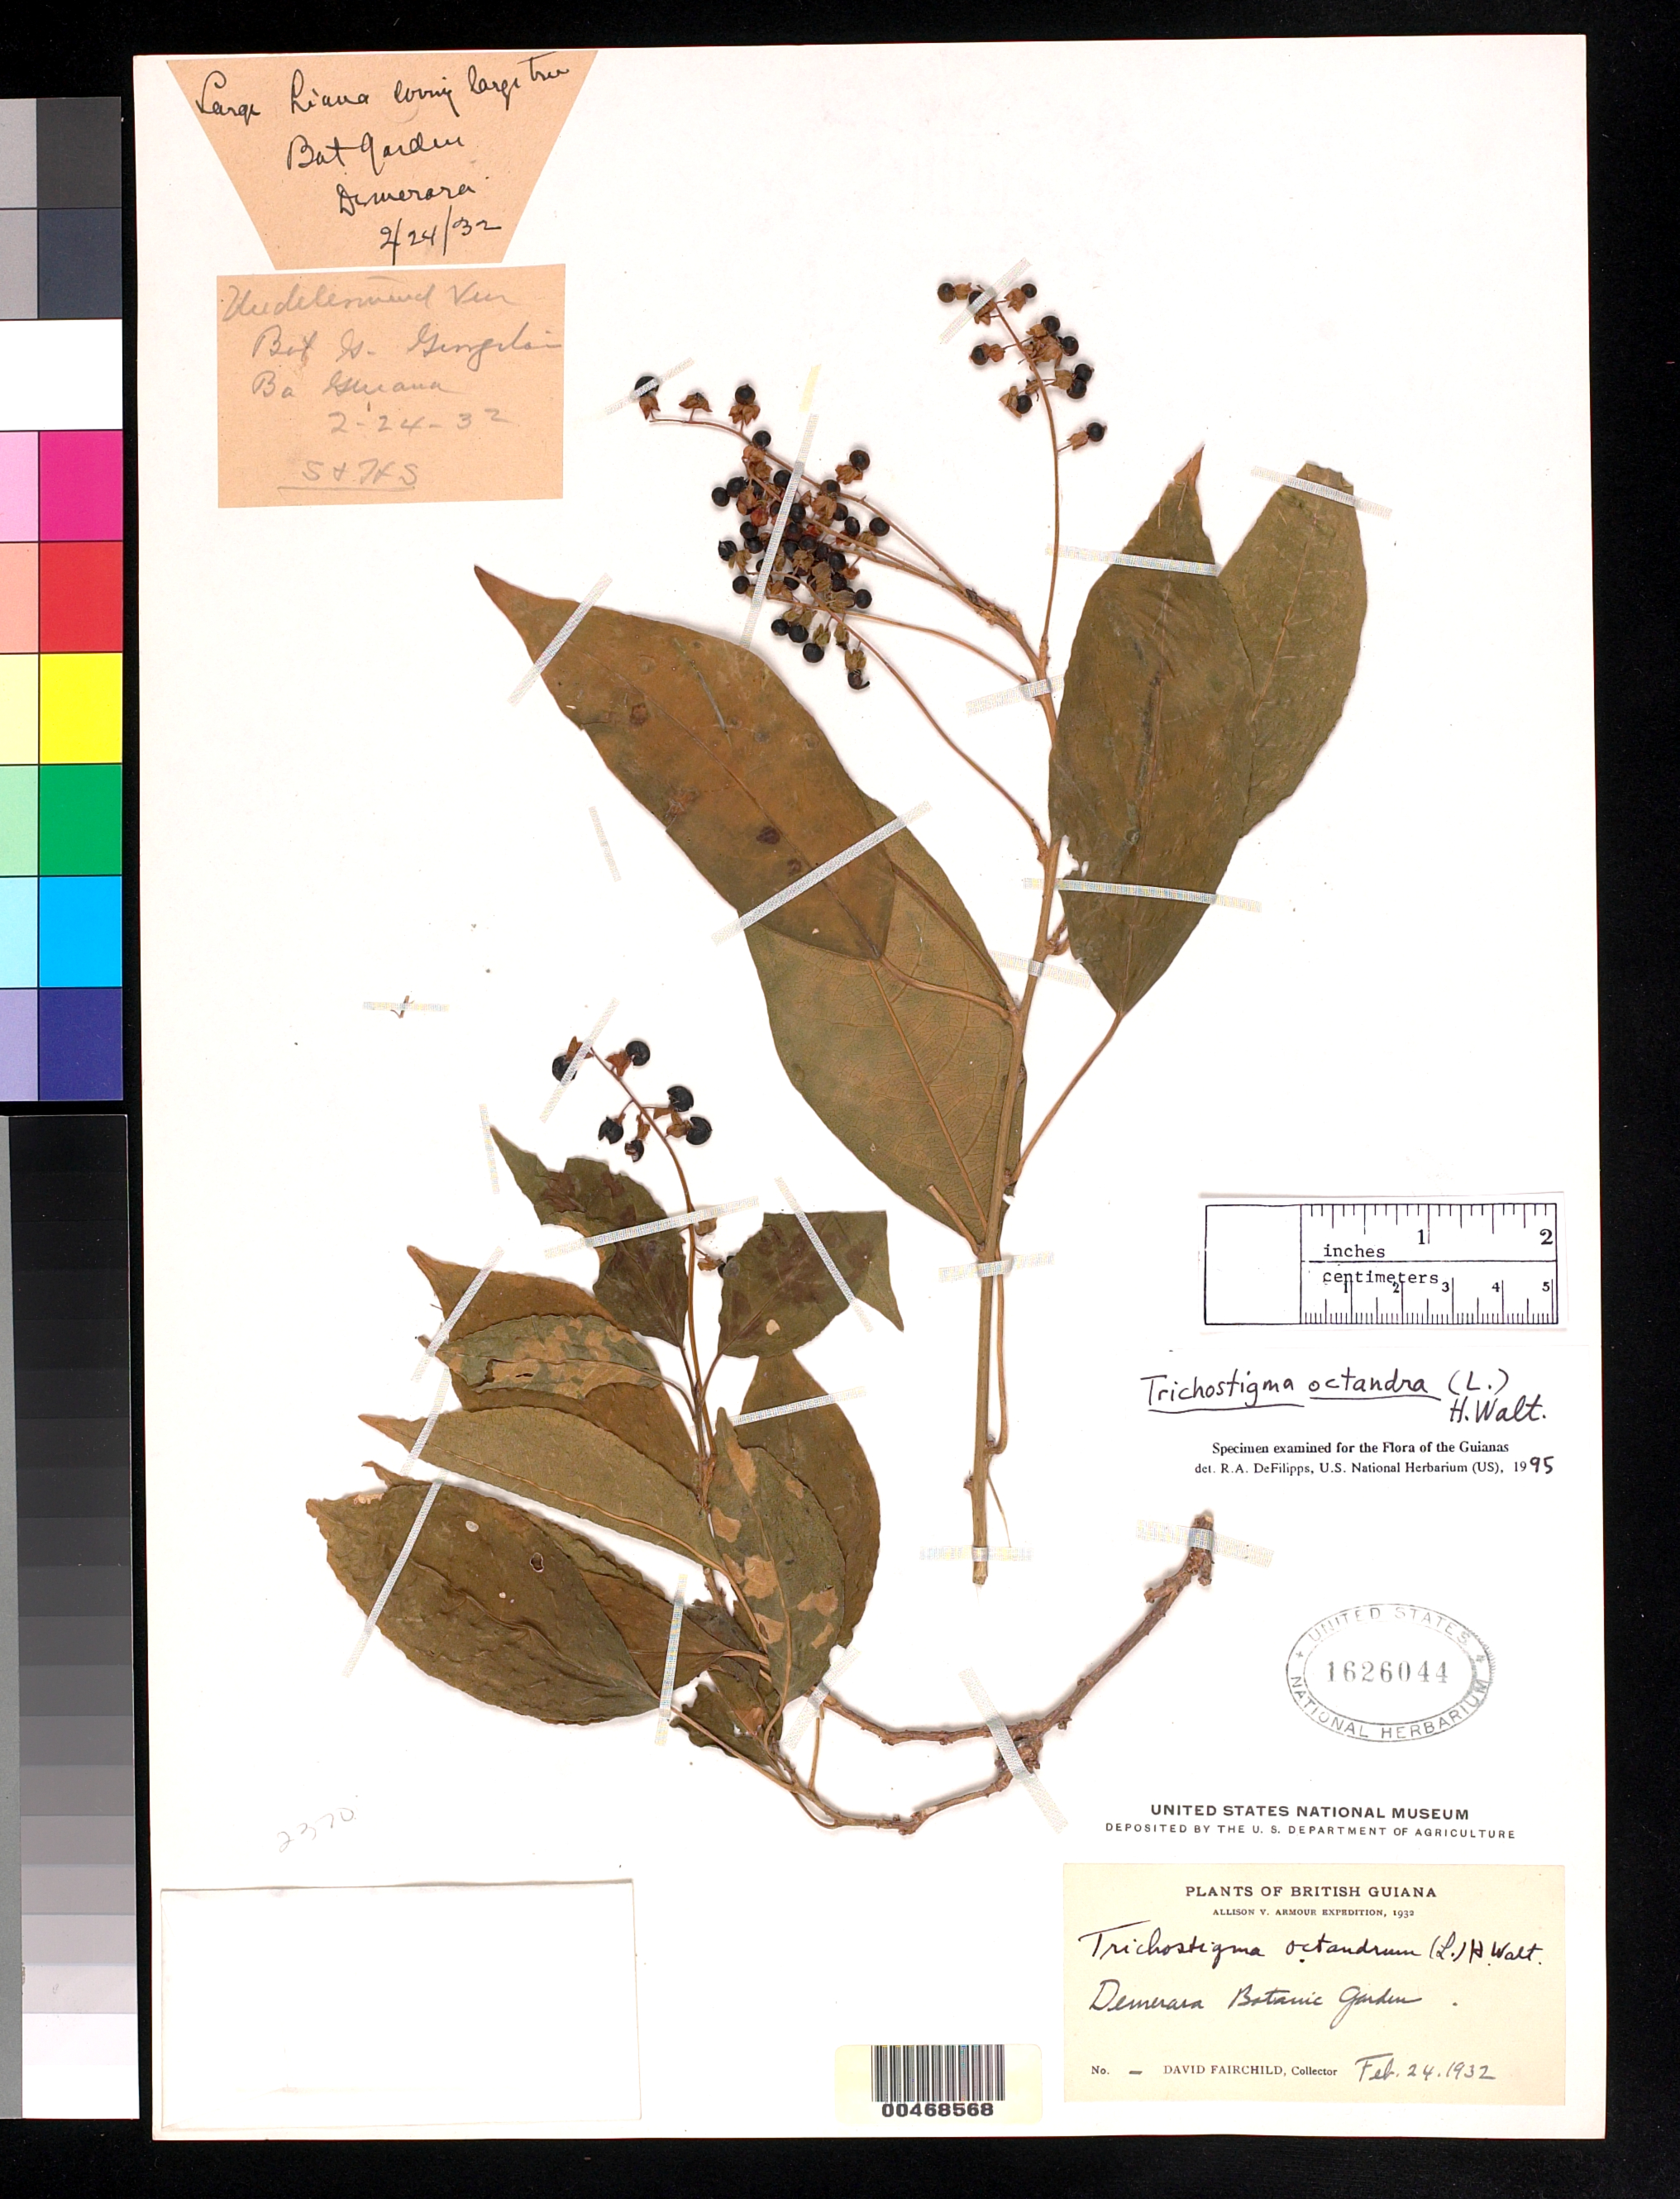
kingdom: Plantae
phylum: Tracheophyta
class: Magnoliopsida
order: Caryophyllales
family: Phytolaccaceae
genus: Trichostigma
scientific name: Trichostigma octandrum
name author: (L.) H. Walter in Engl.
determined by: DeFilipps, R. A.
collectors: D. Fairchild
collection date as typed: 24 Feb 1932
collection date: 1932-02-24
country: Guyana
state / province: Demerara-Mahaica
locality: Demerara Botanic Garden (now Georgetown Bot. Gard.), Demerara (Georgetown); sea level. [in former East Demerara-West Coast Berbice Region.]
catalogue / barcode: US 1626044